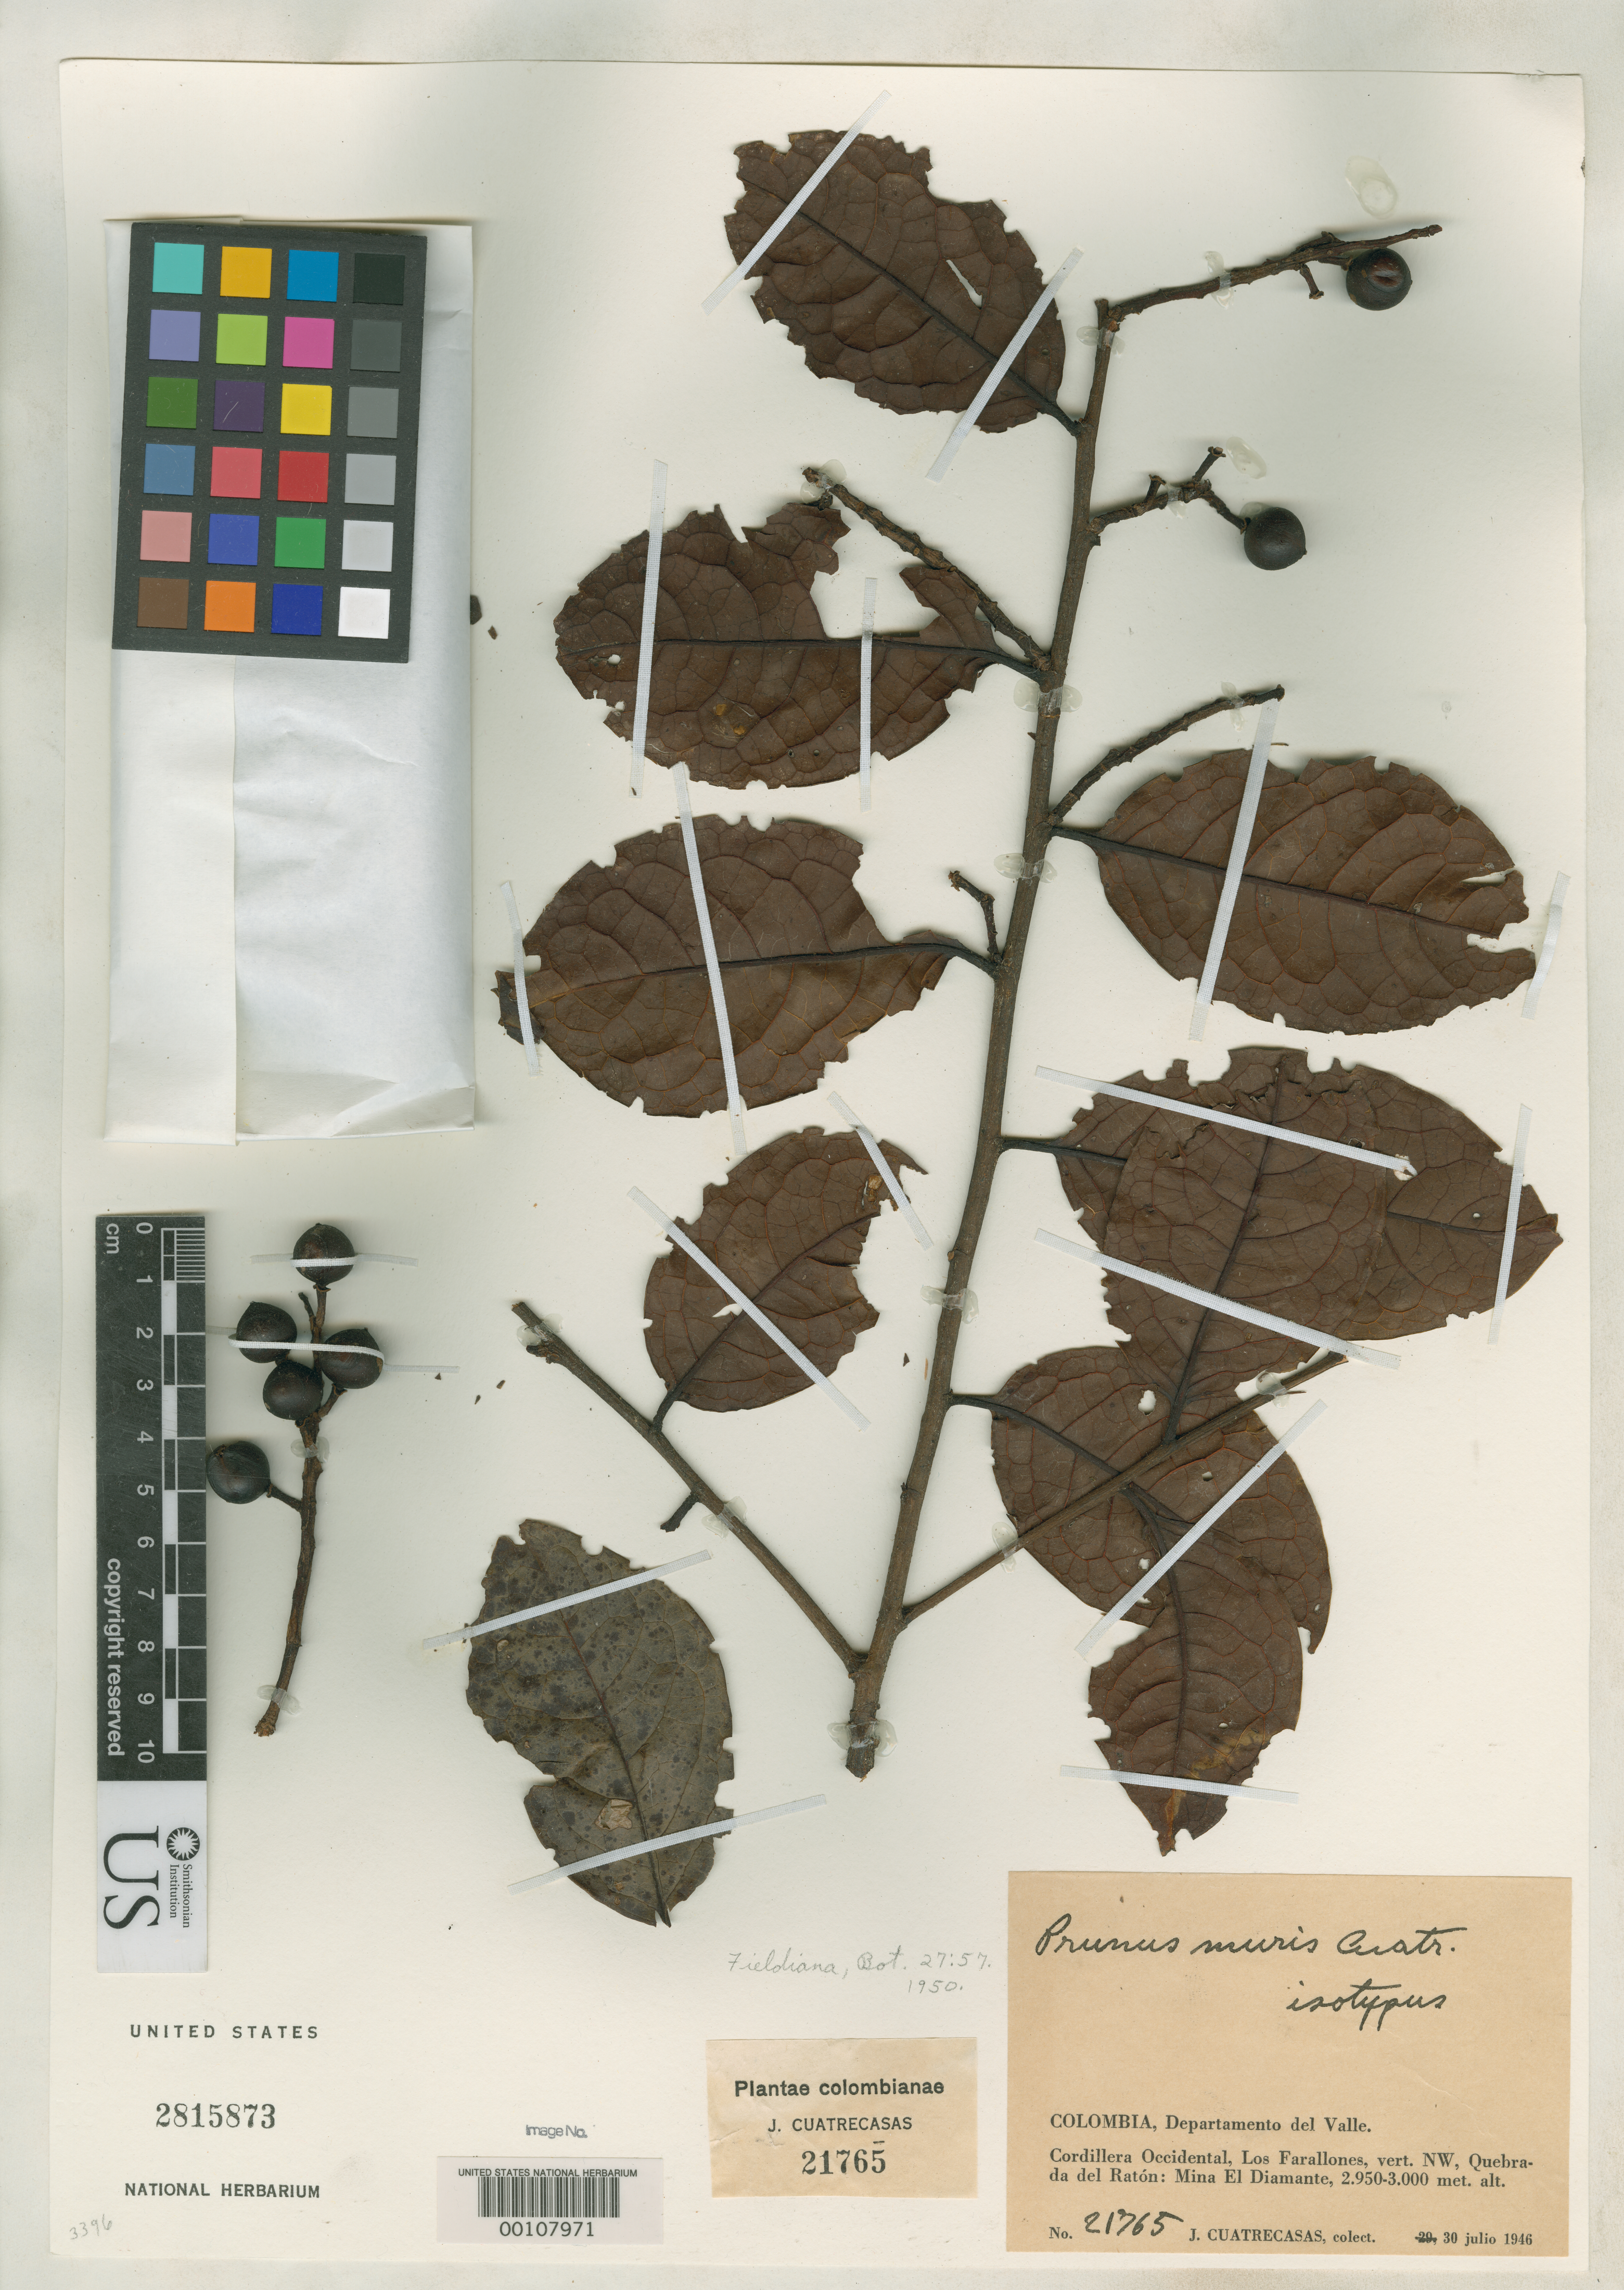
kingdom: Plantae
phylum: Tracheophyta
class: Magnoliopsida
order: Rosales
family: Rosaceae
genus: Prunus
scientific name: Prunus muris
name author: Cuatrec.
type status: Isotype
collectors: J. Cuatrecasas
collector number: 21765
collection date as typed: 30 Jul 1946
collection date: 1946-07-30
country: Colombia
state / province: Valle del Cauca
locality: Los Farallones, Mina El Diamante.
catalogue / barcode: US 2815873